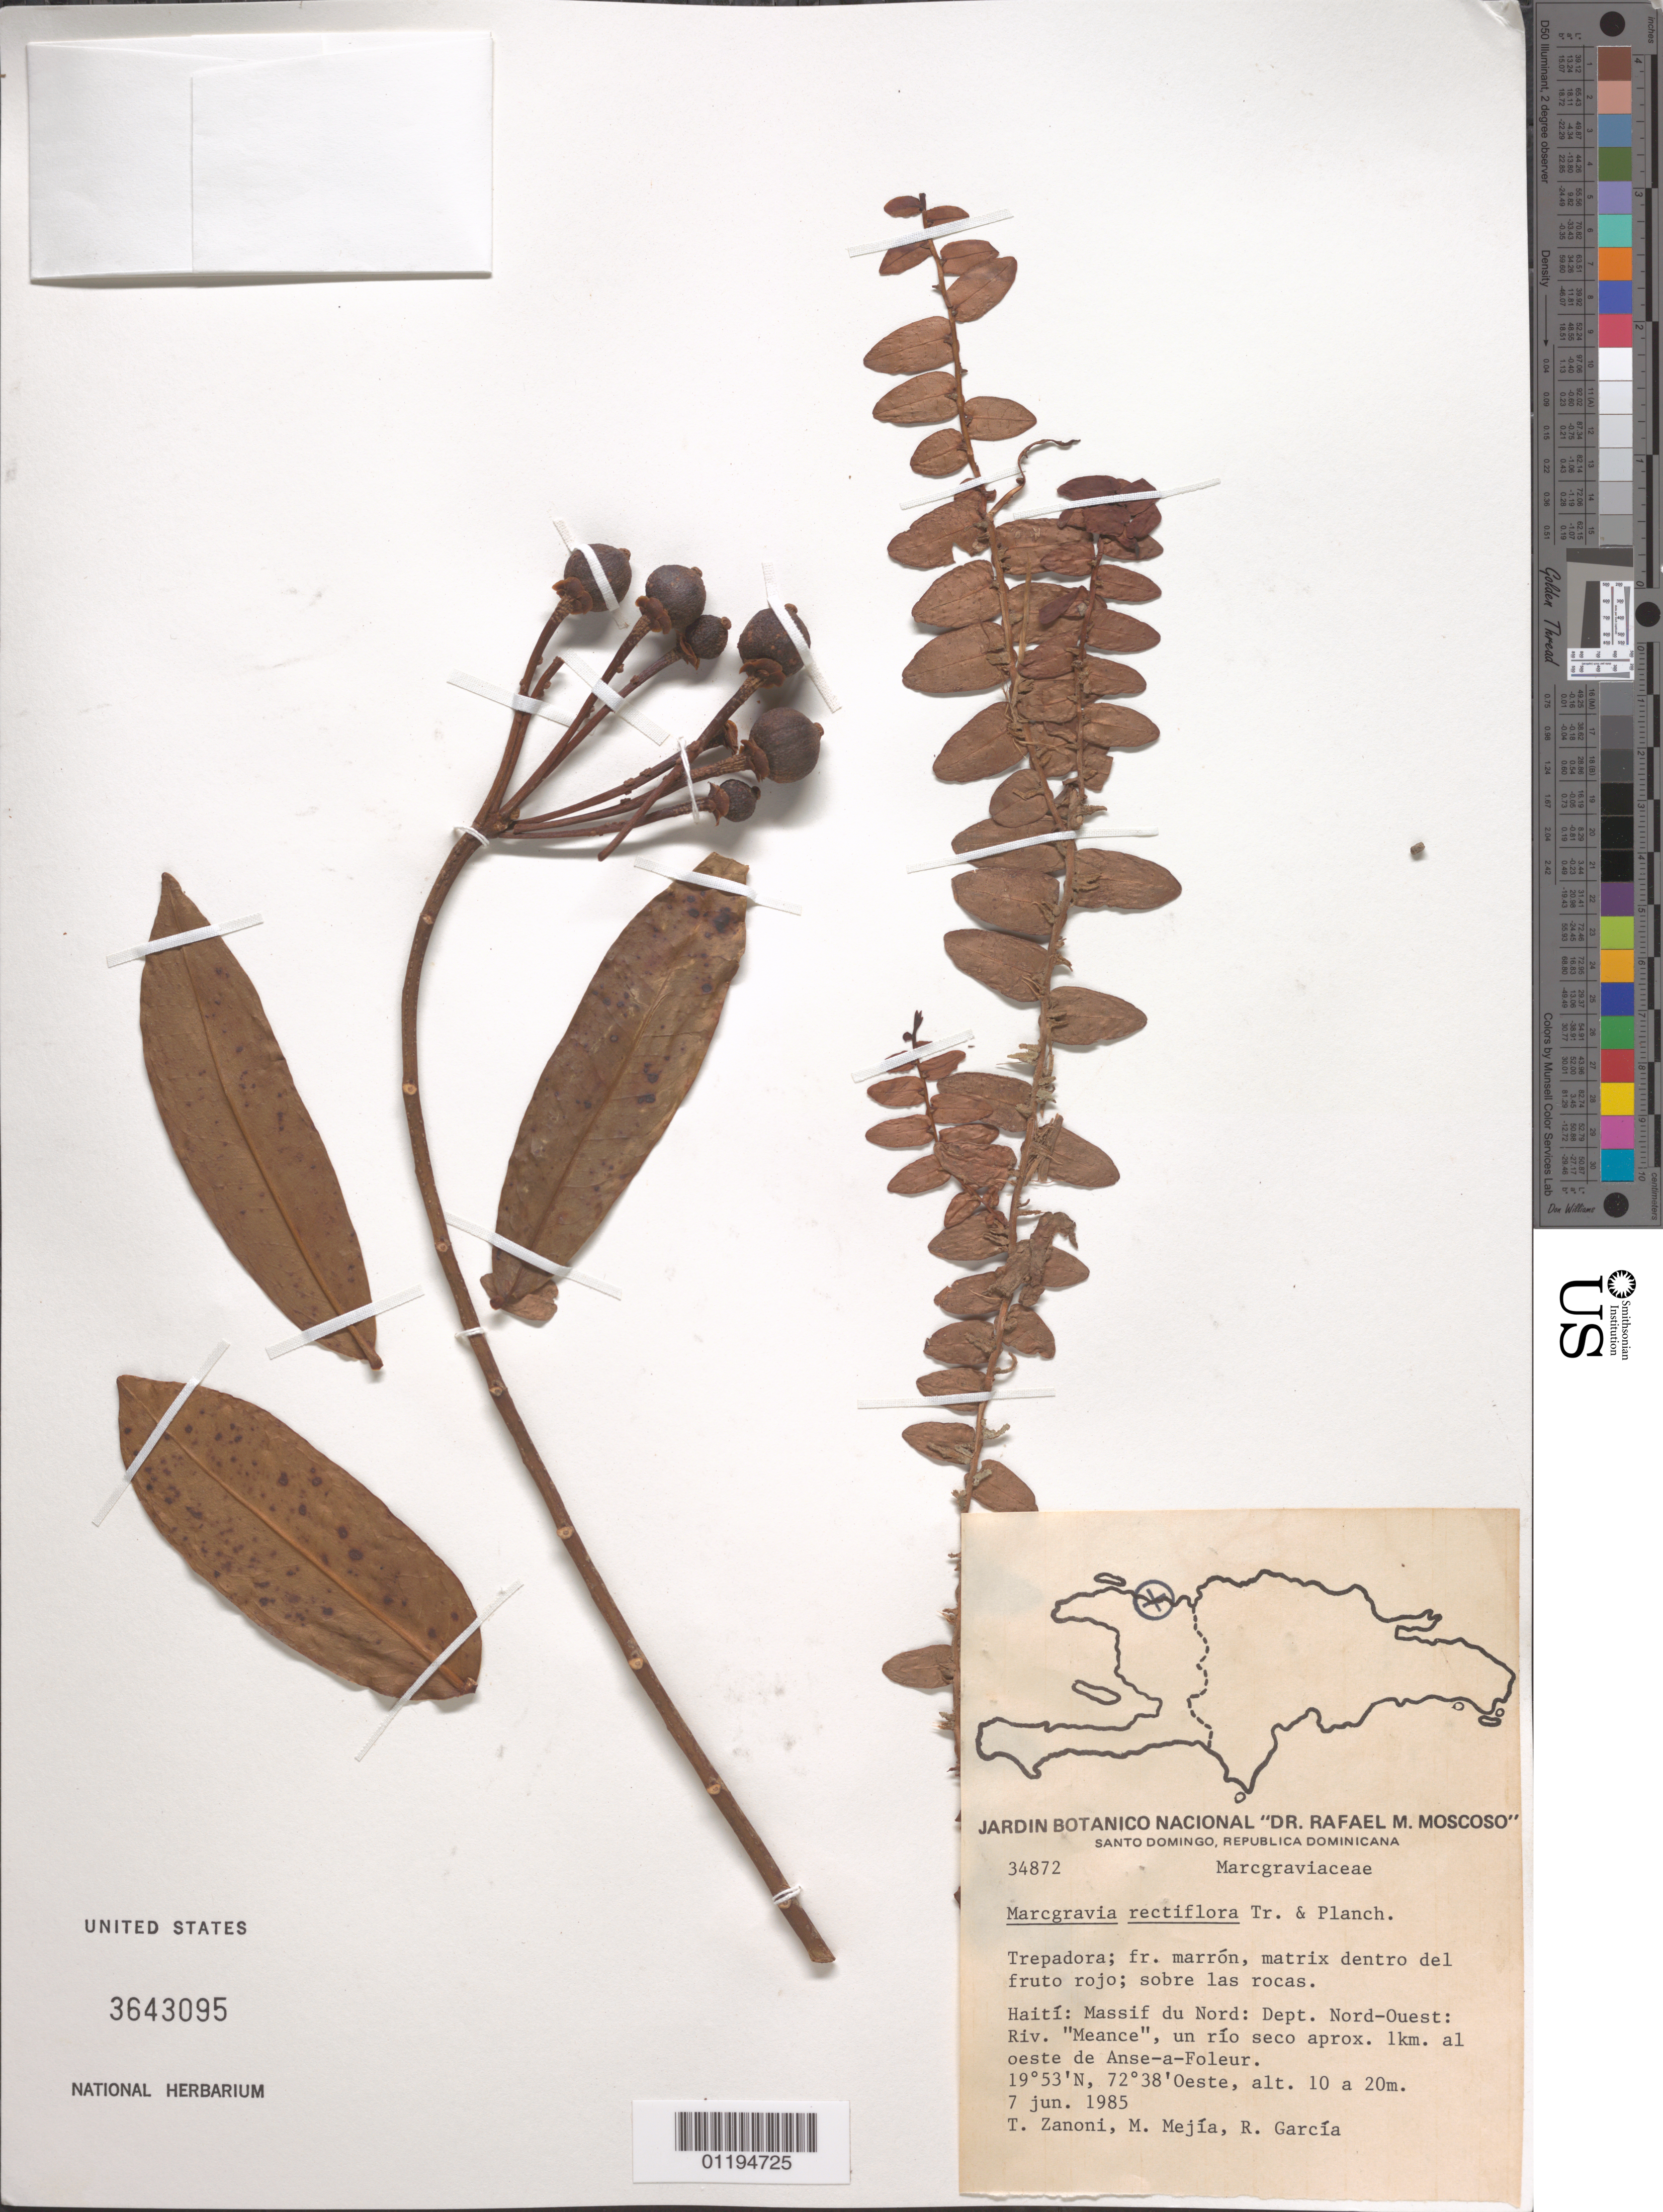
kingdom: Plantae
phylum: Tracheophyta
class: Magnoliopsida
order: Ericales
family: Marcgraviaceae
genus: Marcgravia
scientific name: Marcgravia rectiflora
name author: Triana & Planch.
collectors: T. A. Zanoni, M. Mejia & R. Garcia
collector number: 34872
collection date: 1985-06-07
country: Haiti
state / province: Massif de Nord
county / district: Nord-Ouest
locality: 1km to the W of Anse-a-Foleur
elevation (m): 10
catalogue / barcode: US 3643095